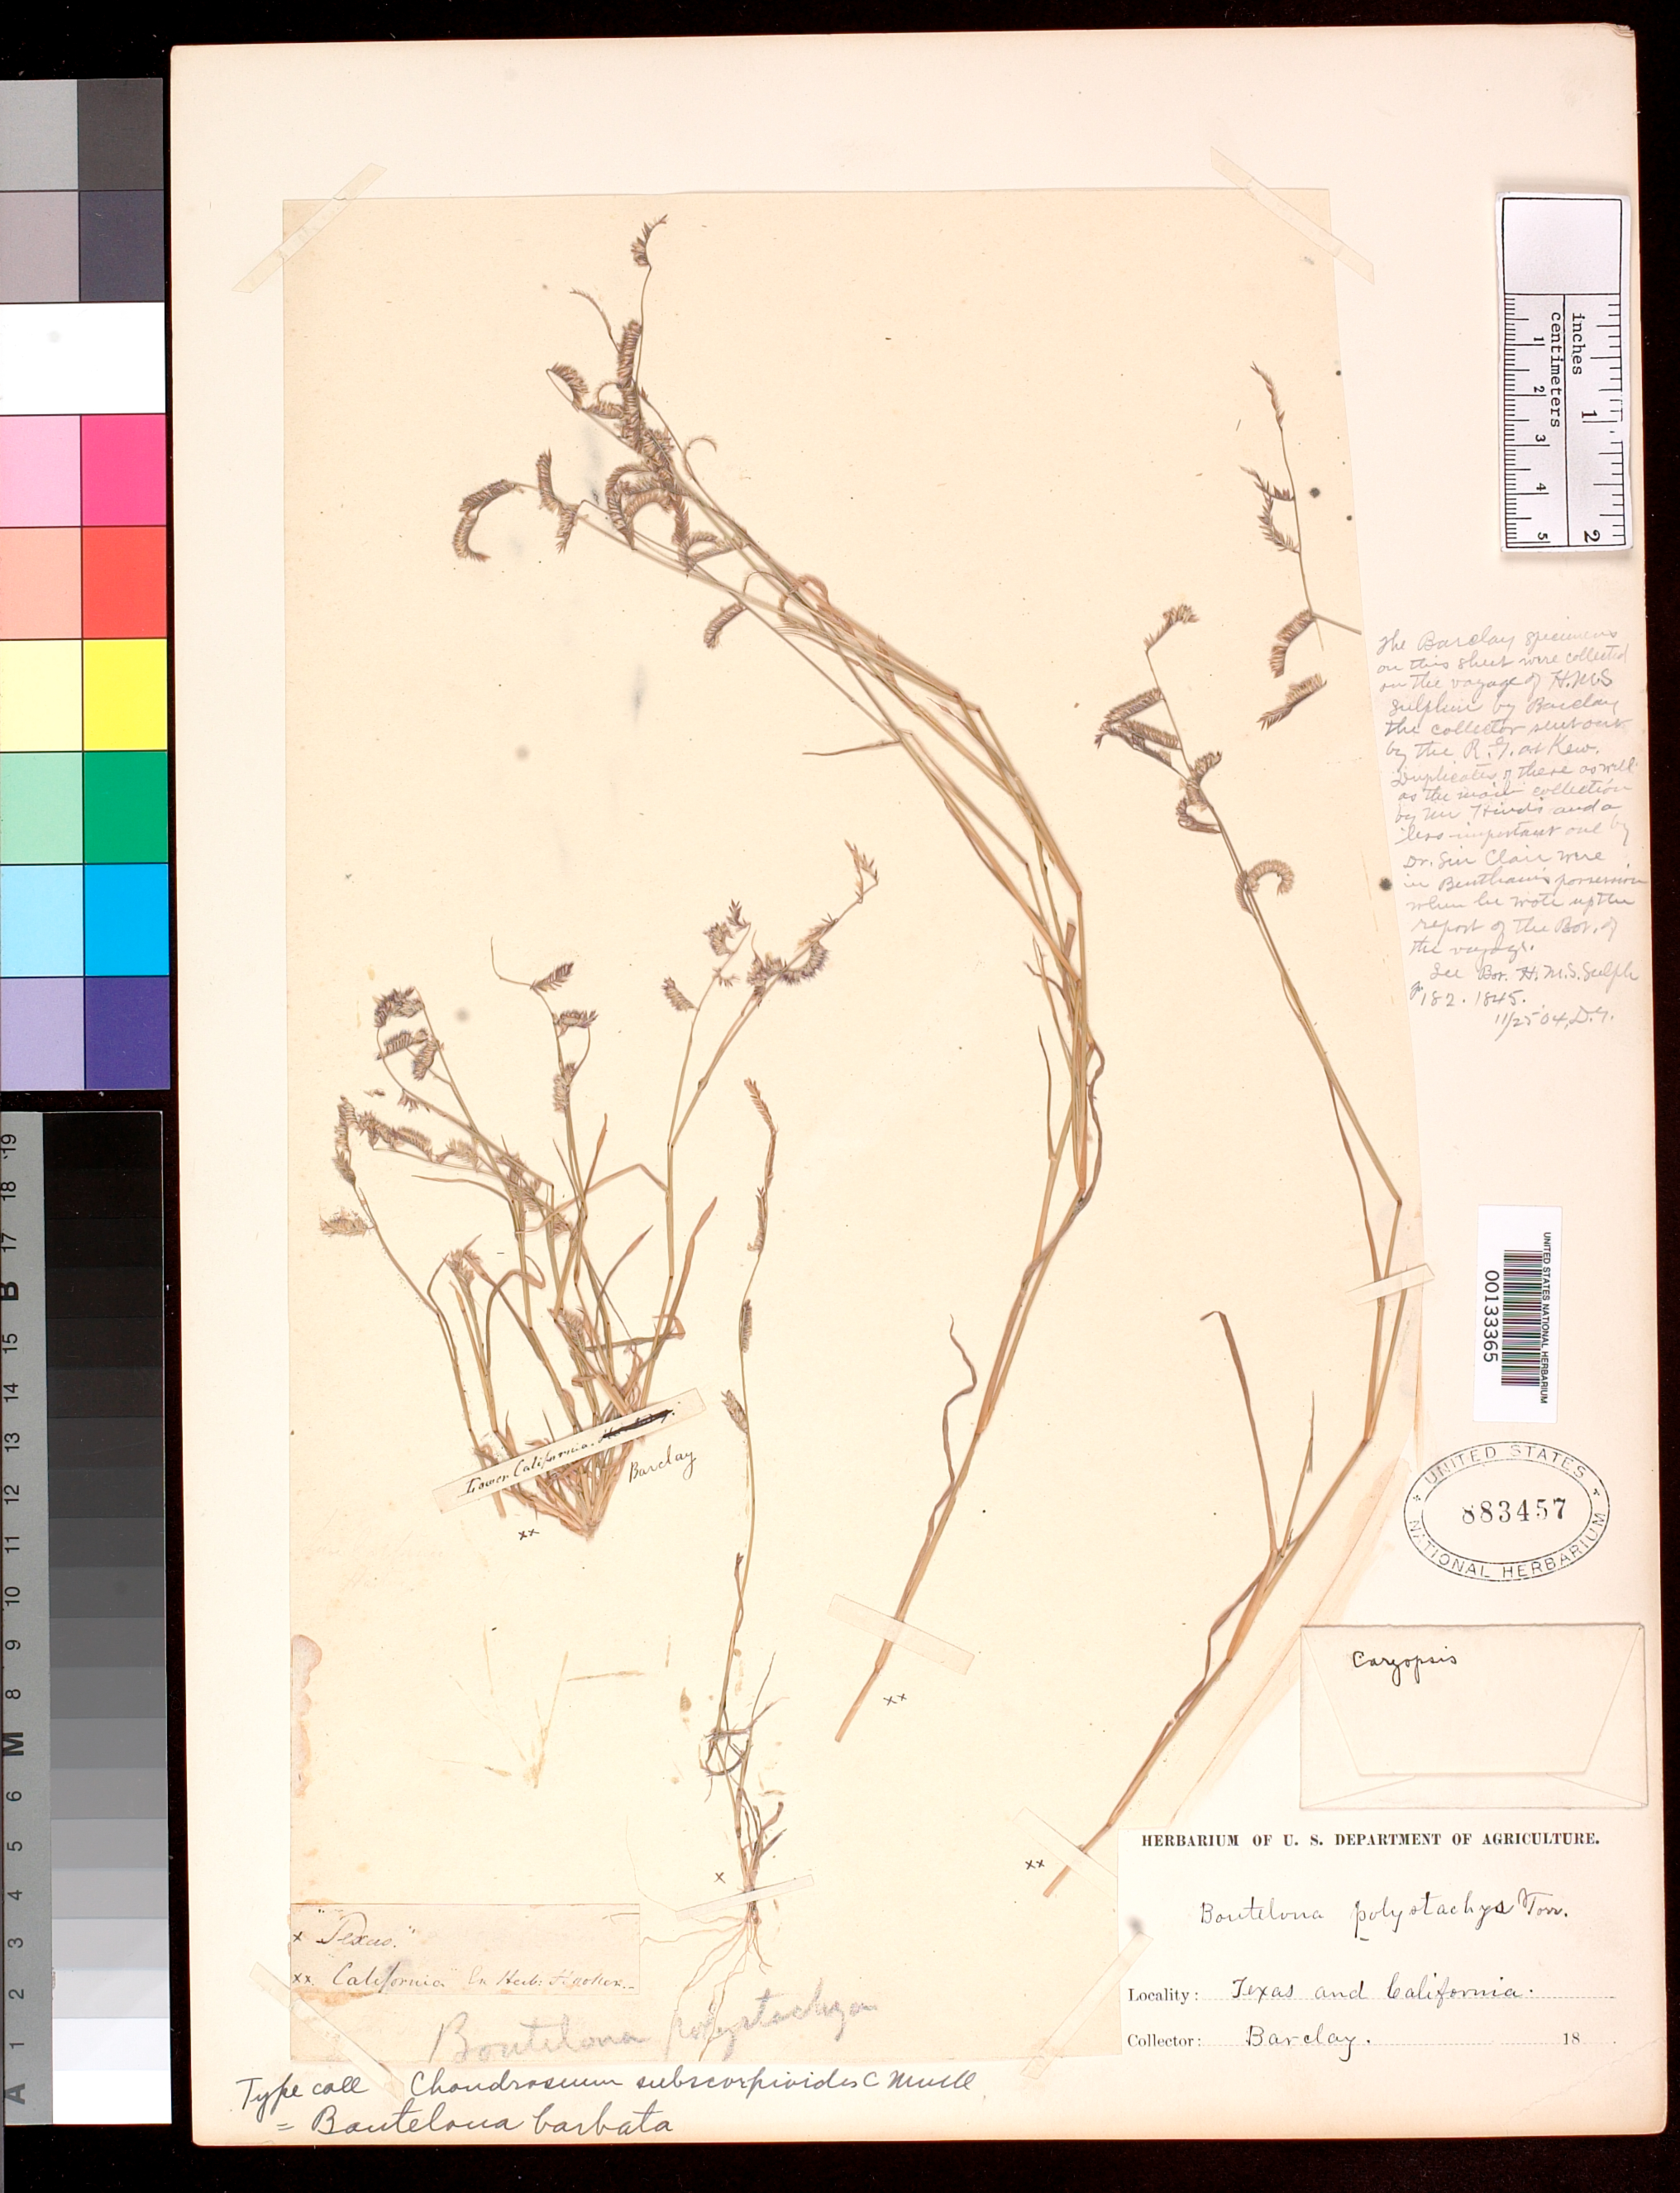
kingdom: Plantae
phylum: Tracheophyta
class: Liliopsida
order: Poales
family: Poaceae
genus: Chondrosum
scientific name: Chondrosum subscorpioides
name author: Müll. Hal.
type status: Isotype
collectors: G. W. Barclay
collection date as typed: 18--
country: United States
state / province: California / Texas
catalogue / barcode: US 883457